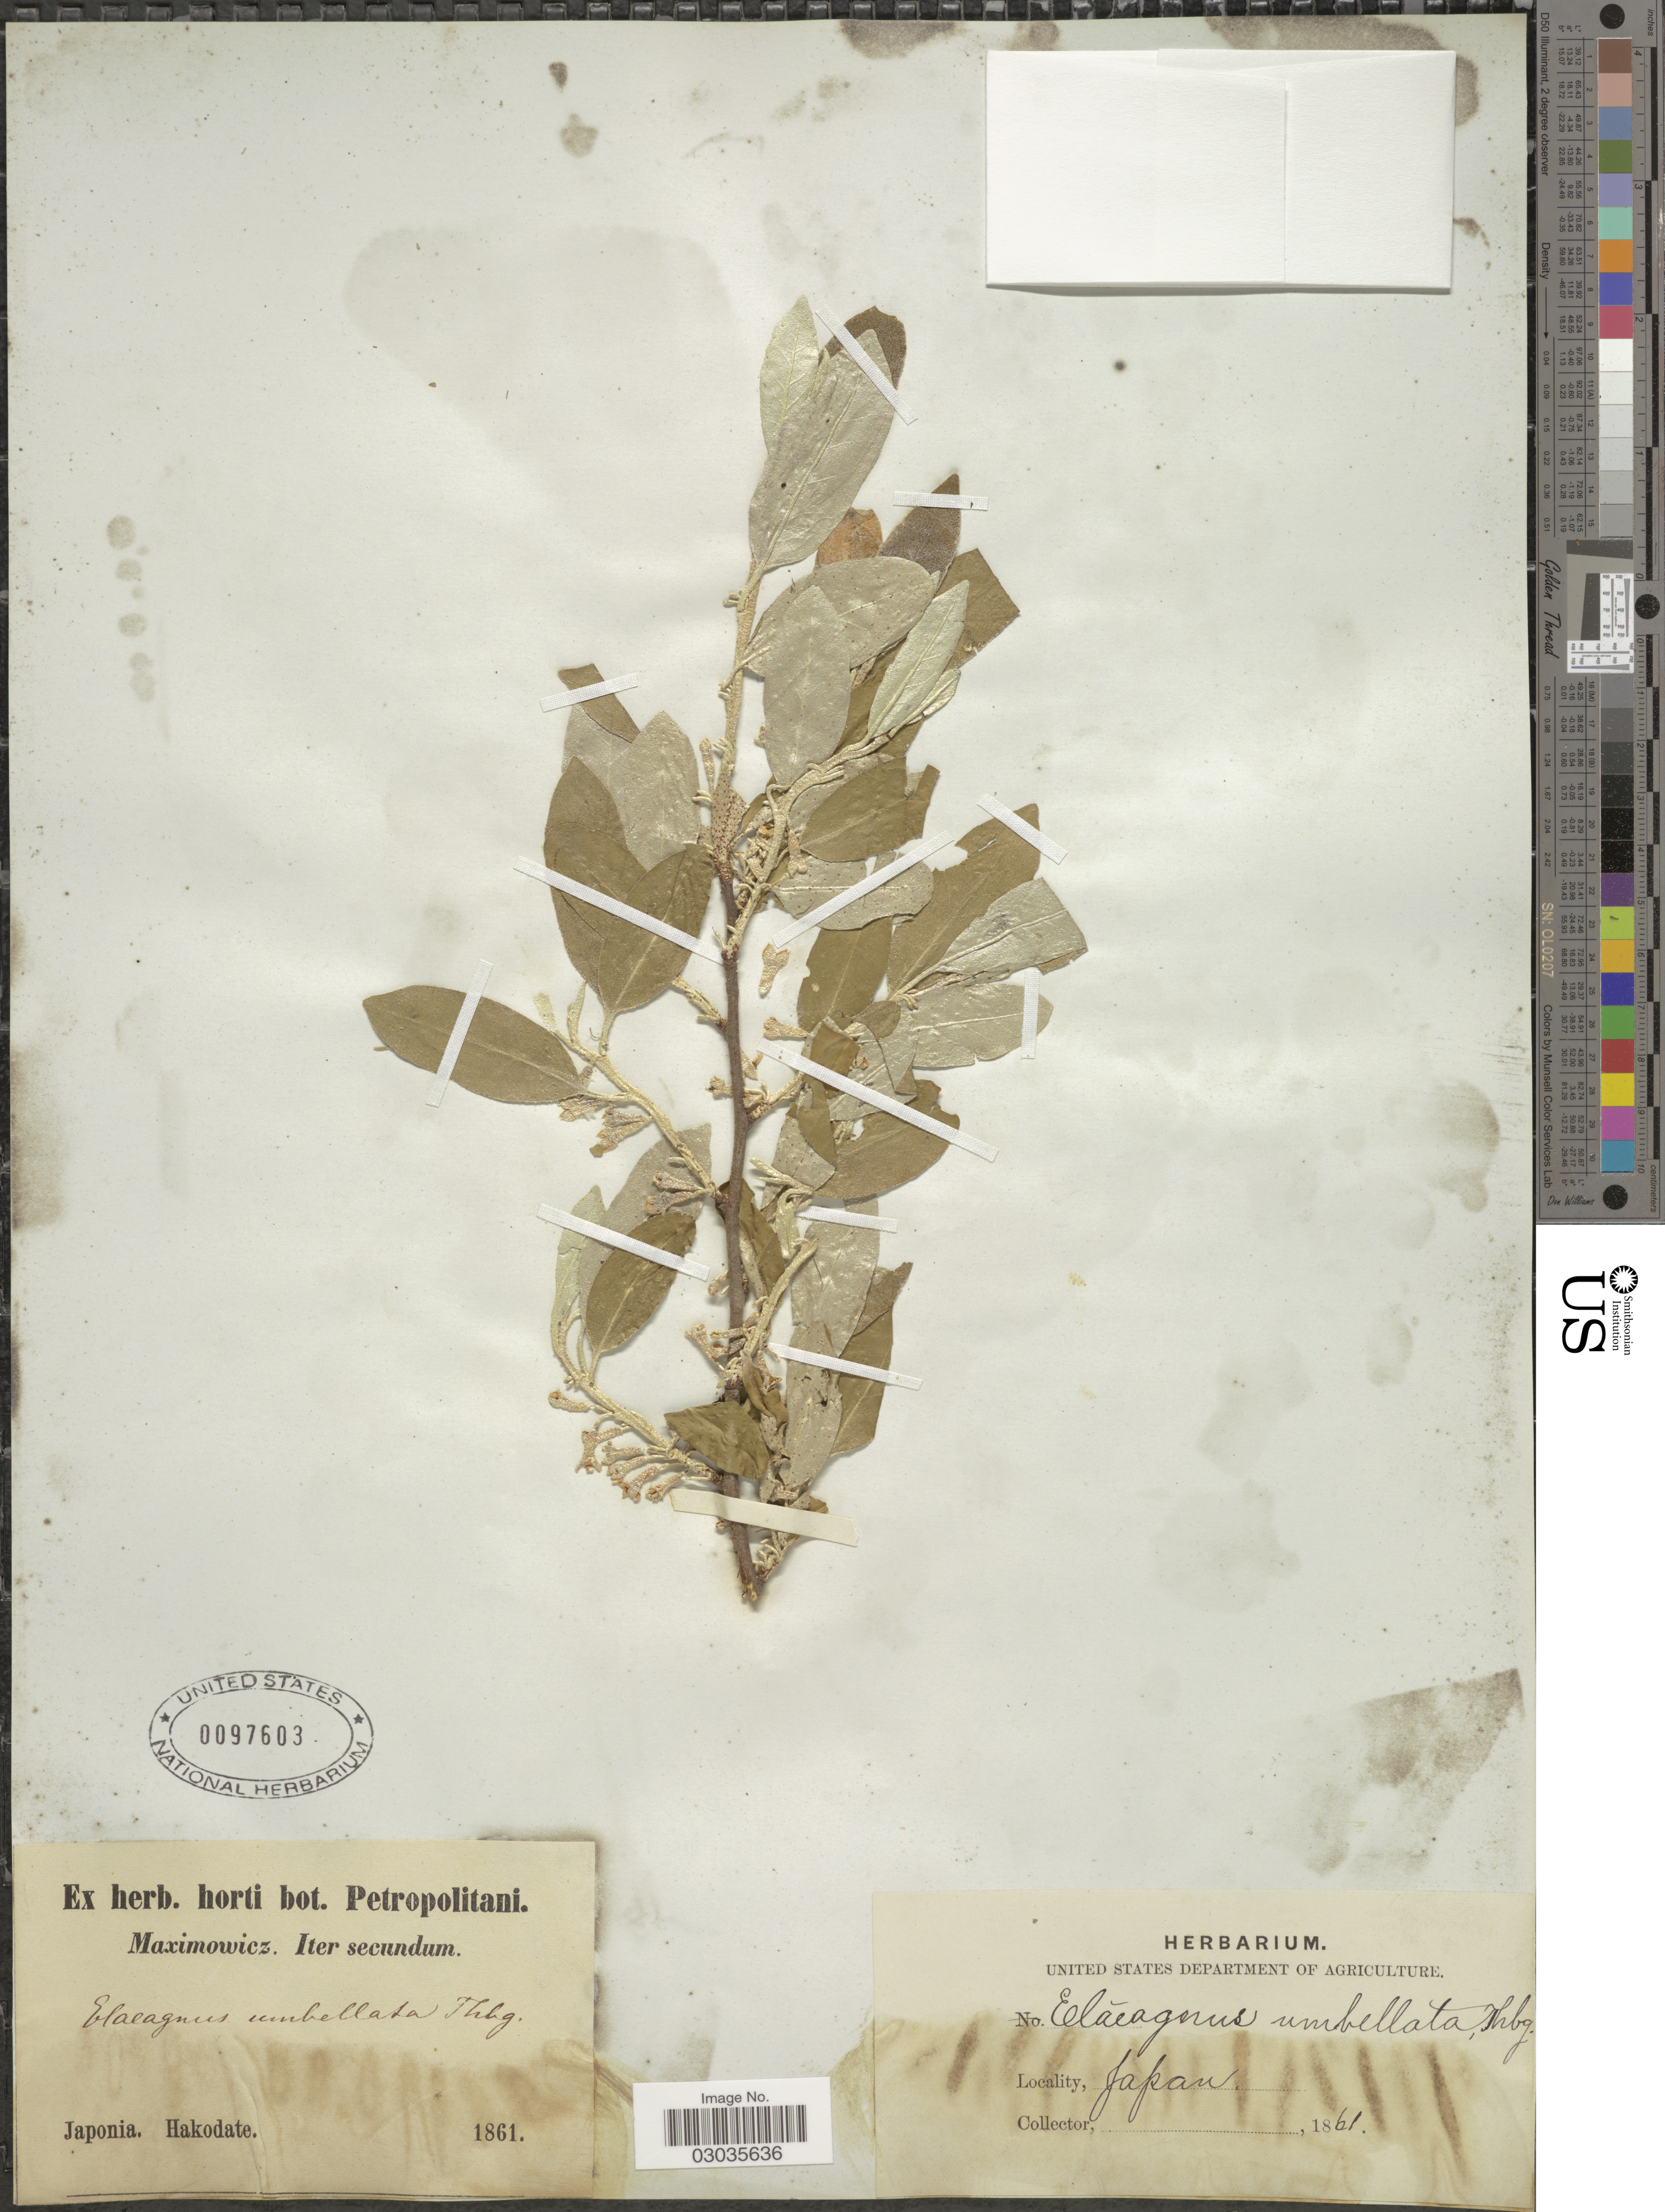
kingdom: Plantae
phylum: Tracheophyta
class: Magnoliopsida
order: Rosales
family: Elaeagnaceae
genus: Elaeagnus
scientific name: Elaeagnus umbellata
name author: Thunb.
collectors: Maximowicz, --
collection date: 1861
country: Japan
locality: Hakodate.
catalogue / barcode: US 97603